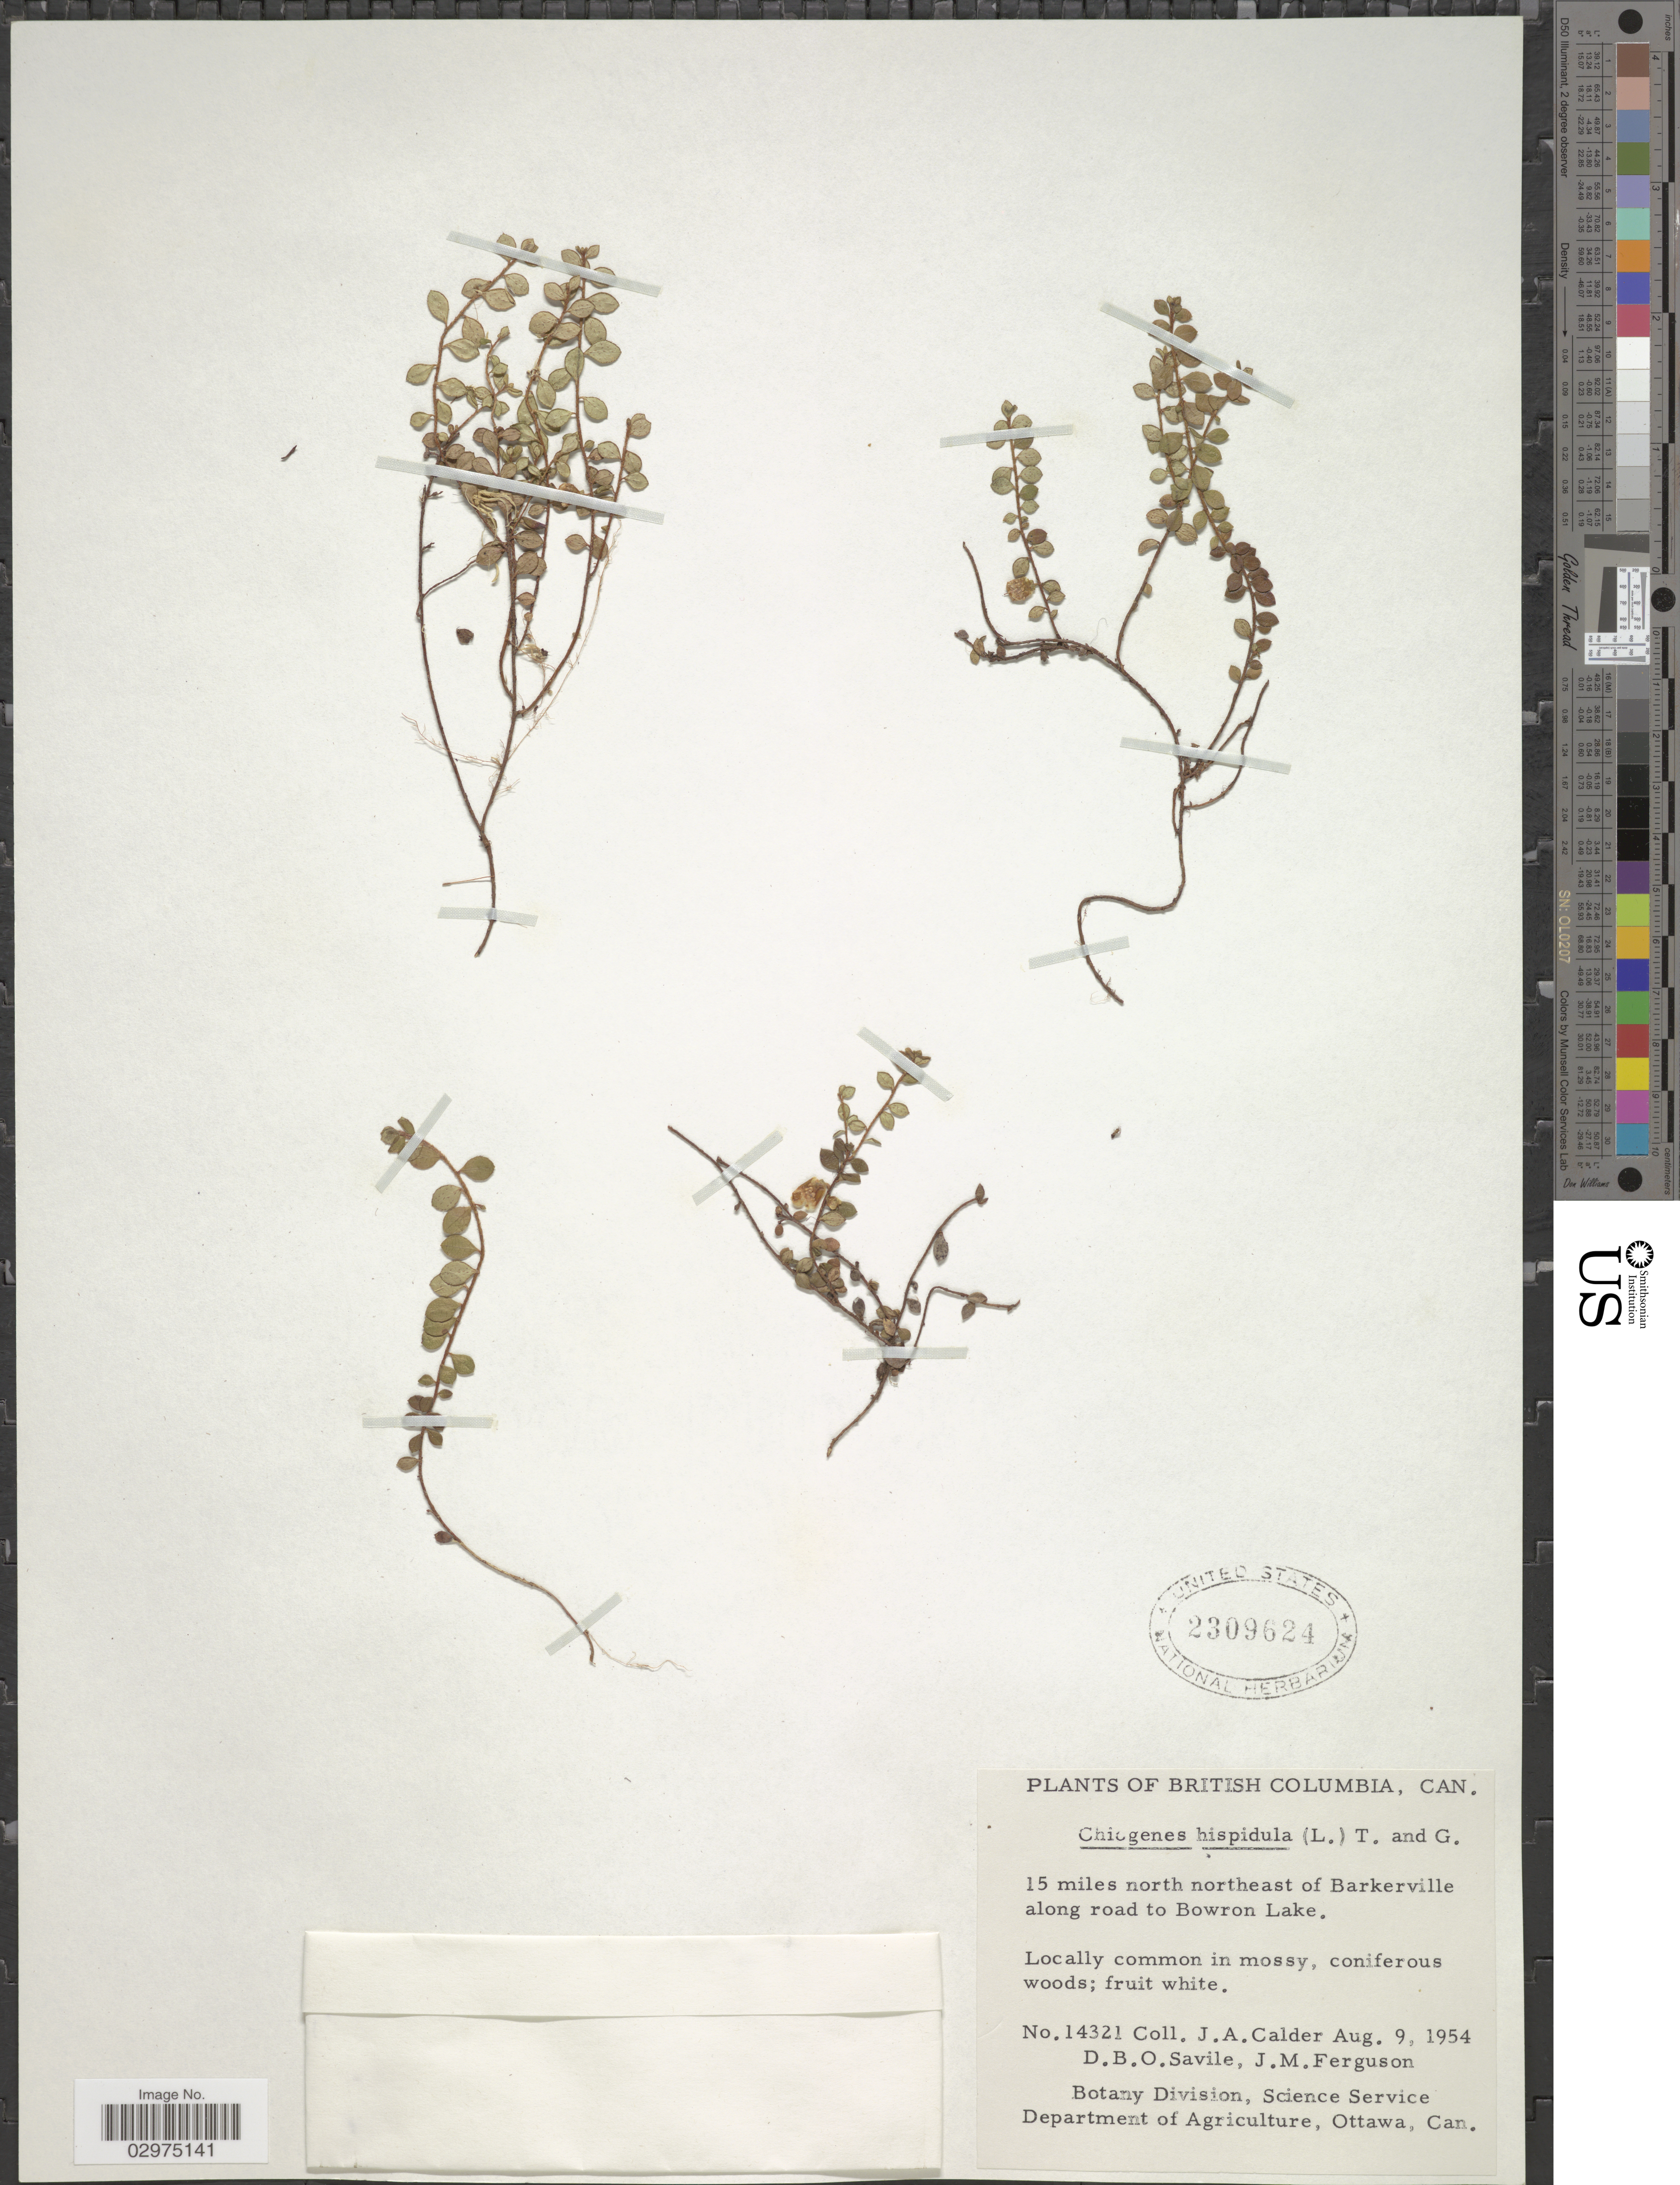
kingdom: Plantae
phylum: Tracheophyta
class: Magnoliopsida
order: Ericales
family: Ericaceae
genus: Gaultheria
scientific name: Gaultheria hispidula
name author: (L.) Muhl. ex Bigelow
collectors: J. A. Calder, D. Savile & J. M. Ferguson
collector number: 14321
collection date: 1954-08-09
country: Canada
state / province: British Columbia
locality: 15 miles north northeast of Barkerville along road to Bowron Lake.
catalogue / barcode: US 2309624